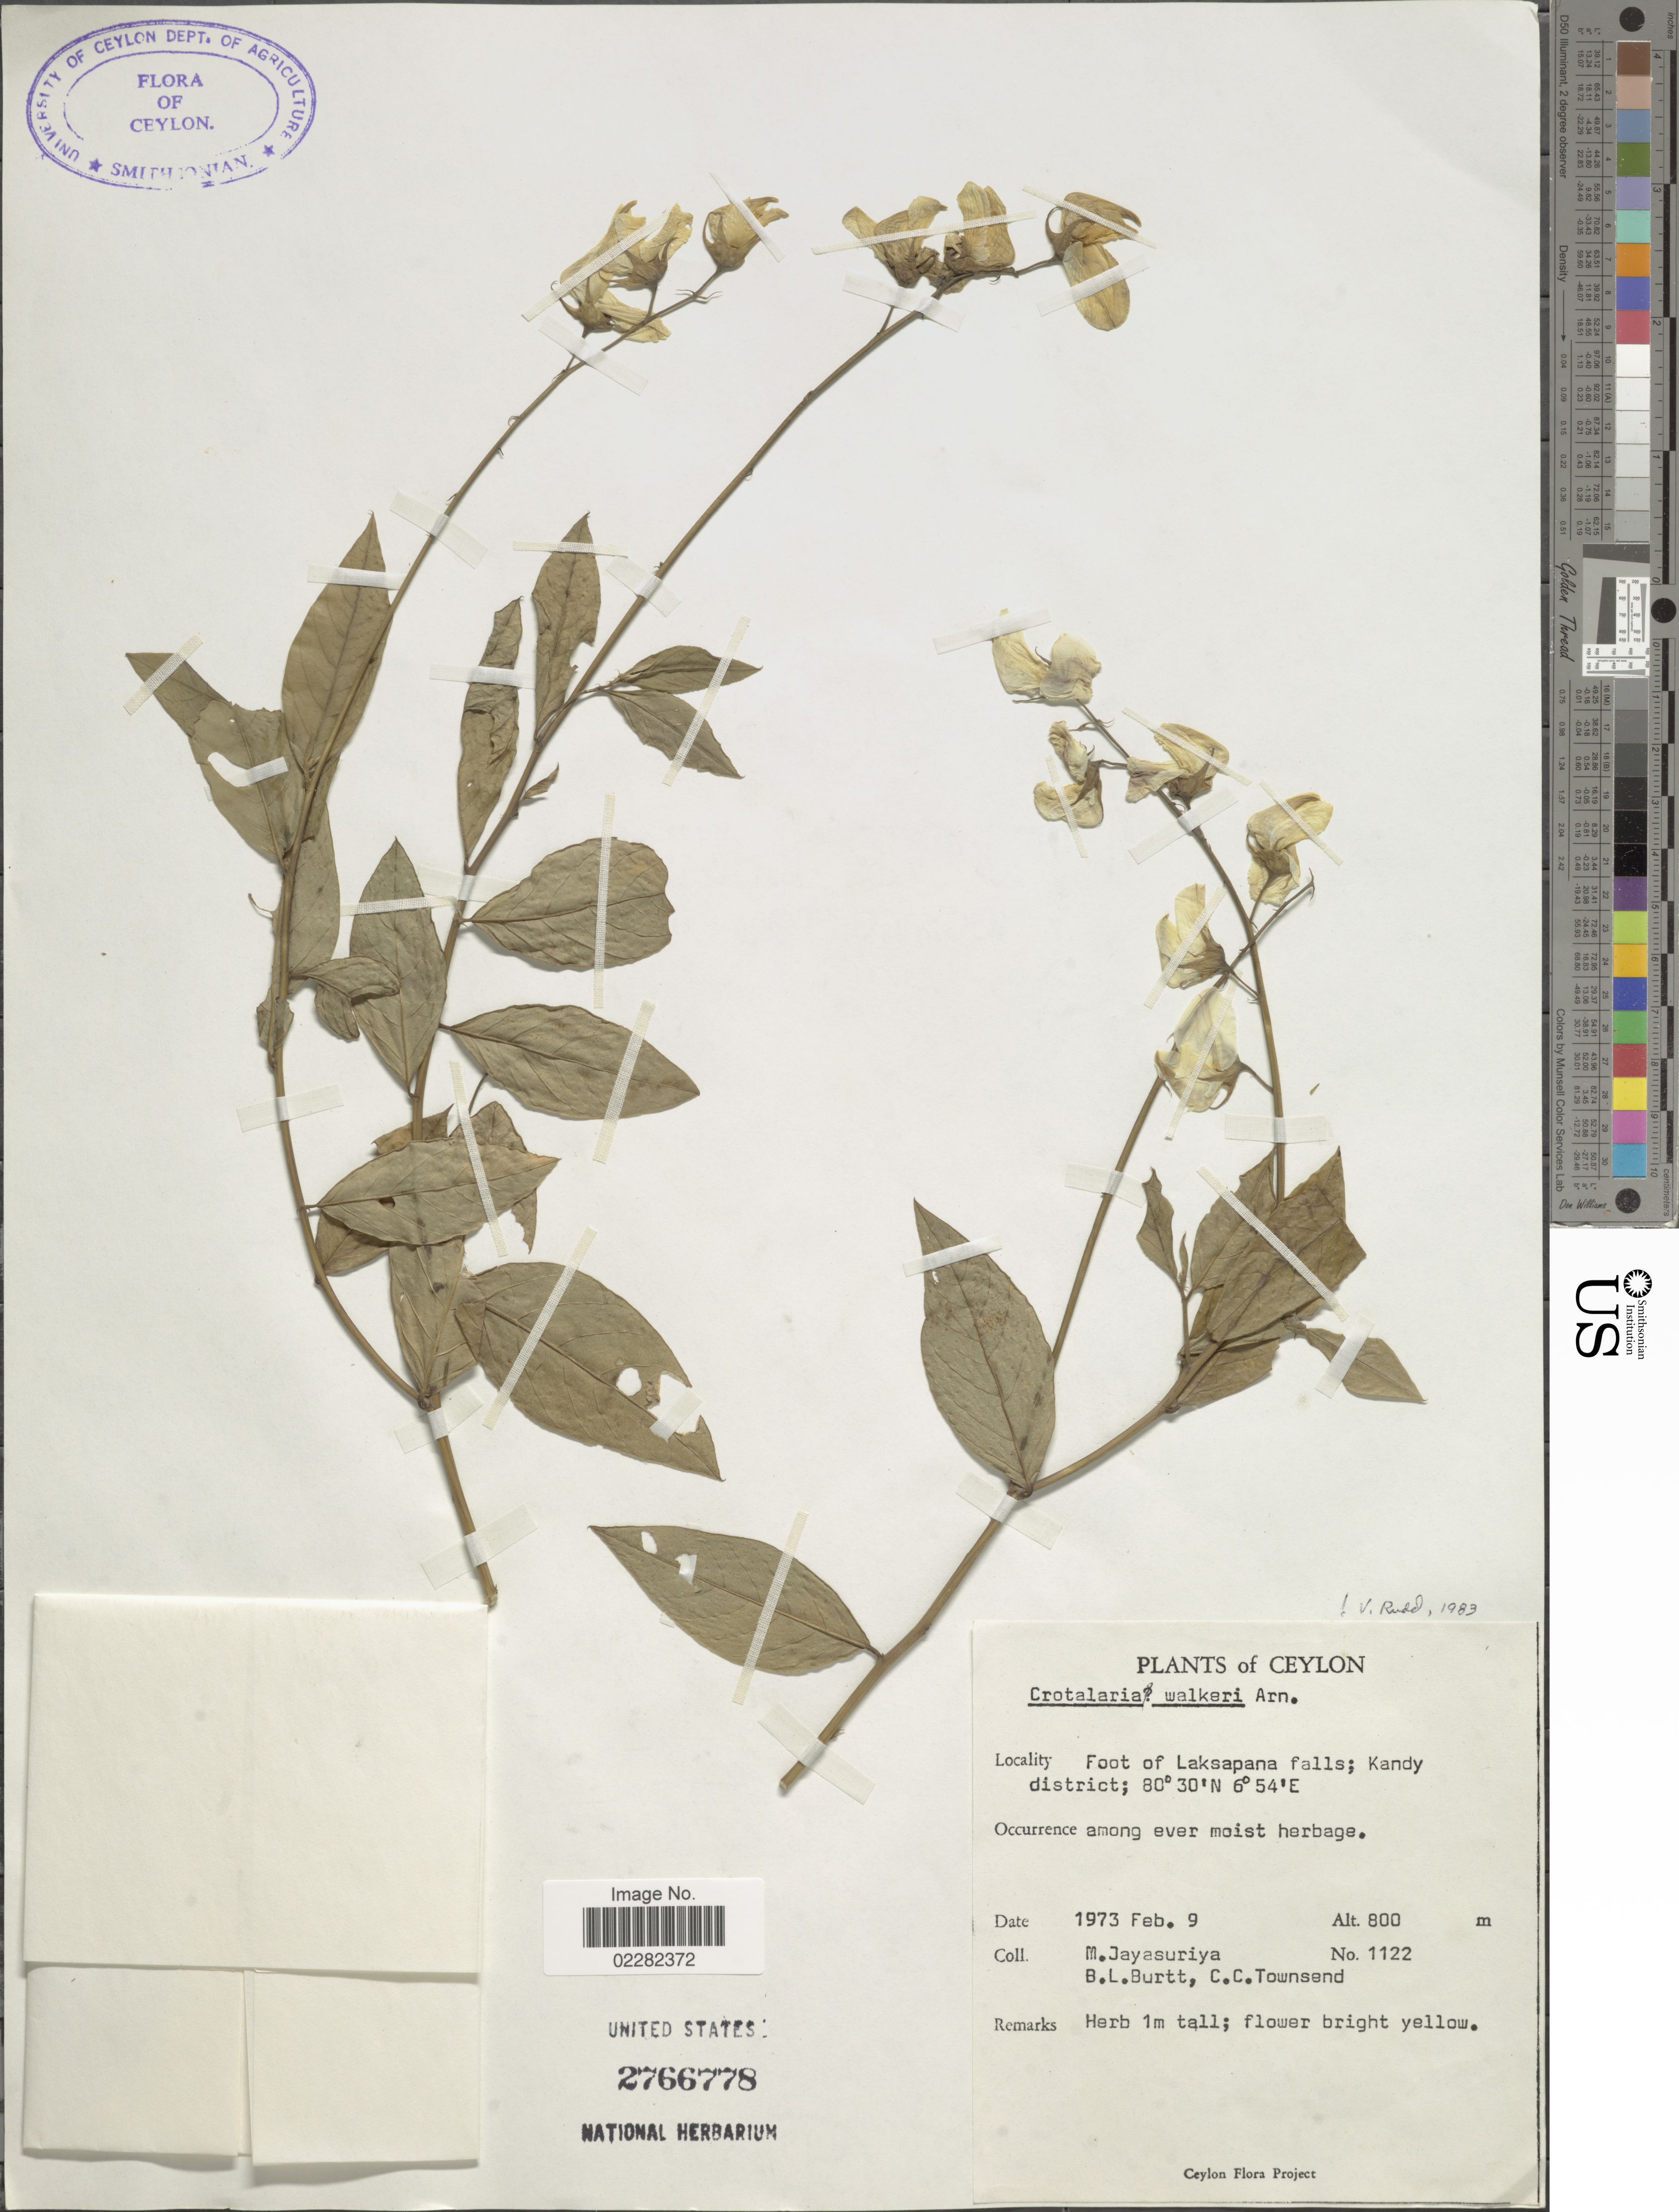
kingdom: Plantae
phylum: Tracheophyta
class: Magnoliopsida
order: Fabales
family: Fabaceae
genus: Crotalaria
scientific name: Crotalaria walkeri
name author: Arn.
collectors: M. Jayasuriya, B. L. Burtt & C. C. Townsend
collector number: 1122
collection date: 1973-02-09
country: Sri Lanka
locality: Ceylon. Foot of Laksapana falls; Kandy district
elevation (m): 800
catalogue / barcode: US 2766778